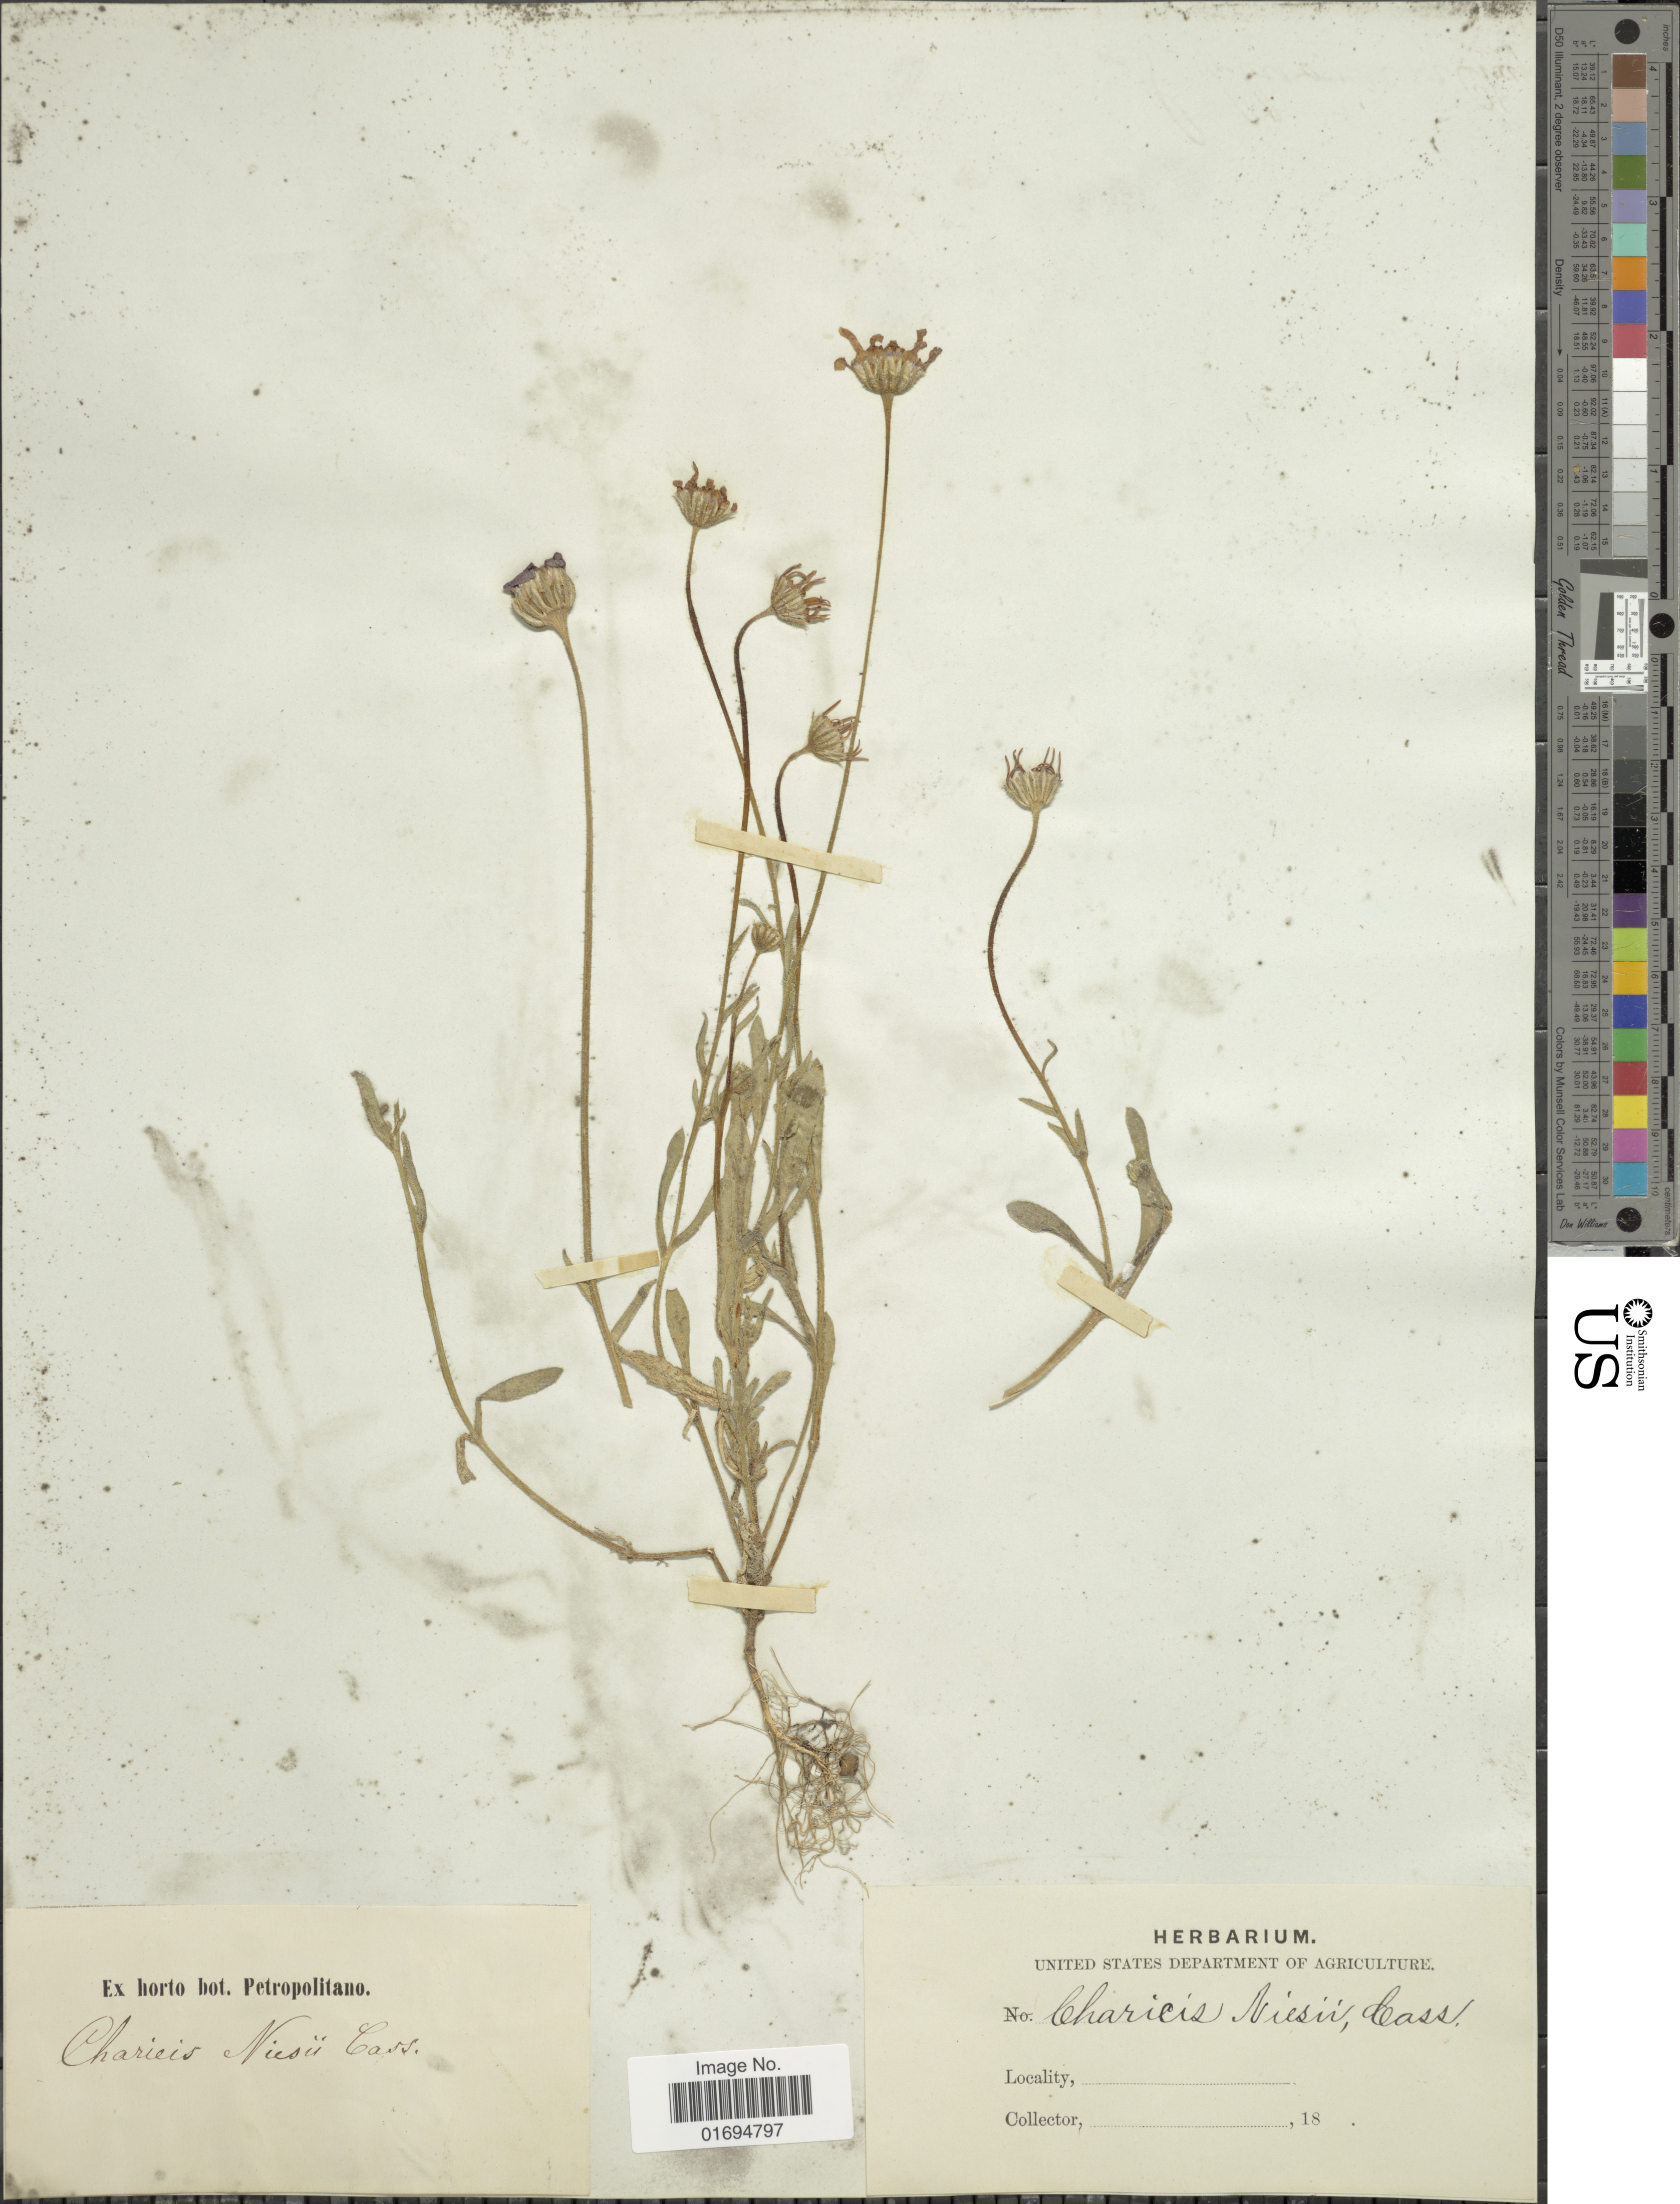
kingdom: Plantae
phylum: Tracheophyta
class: Magnoliopsida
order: Asterales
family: Asteraceae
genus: Felicia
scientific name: Felicia heterophylla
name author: (Cass.) Grau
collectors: United States Department of Agriculture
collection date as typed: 18